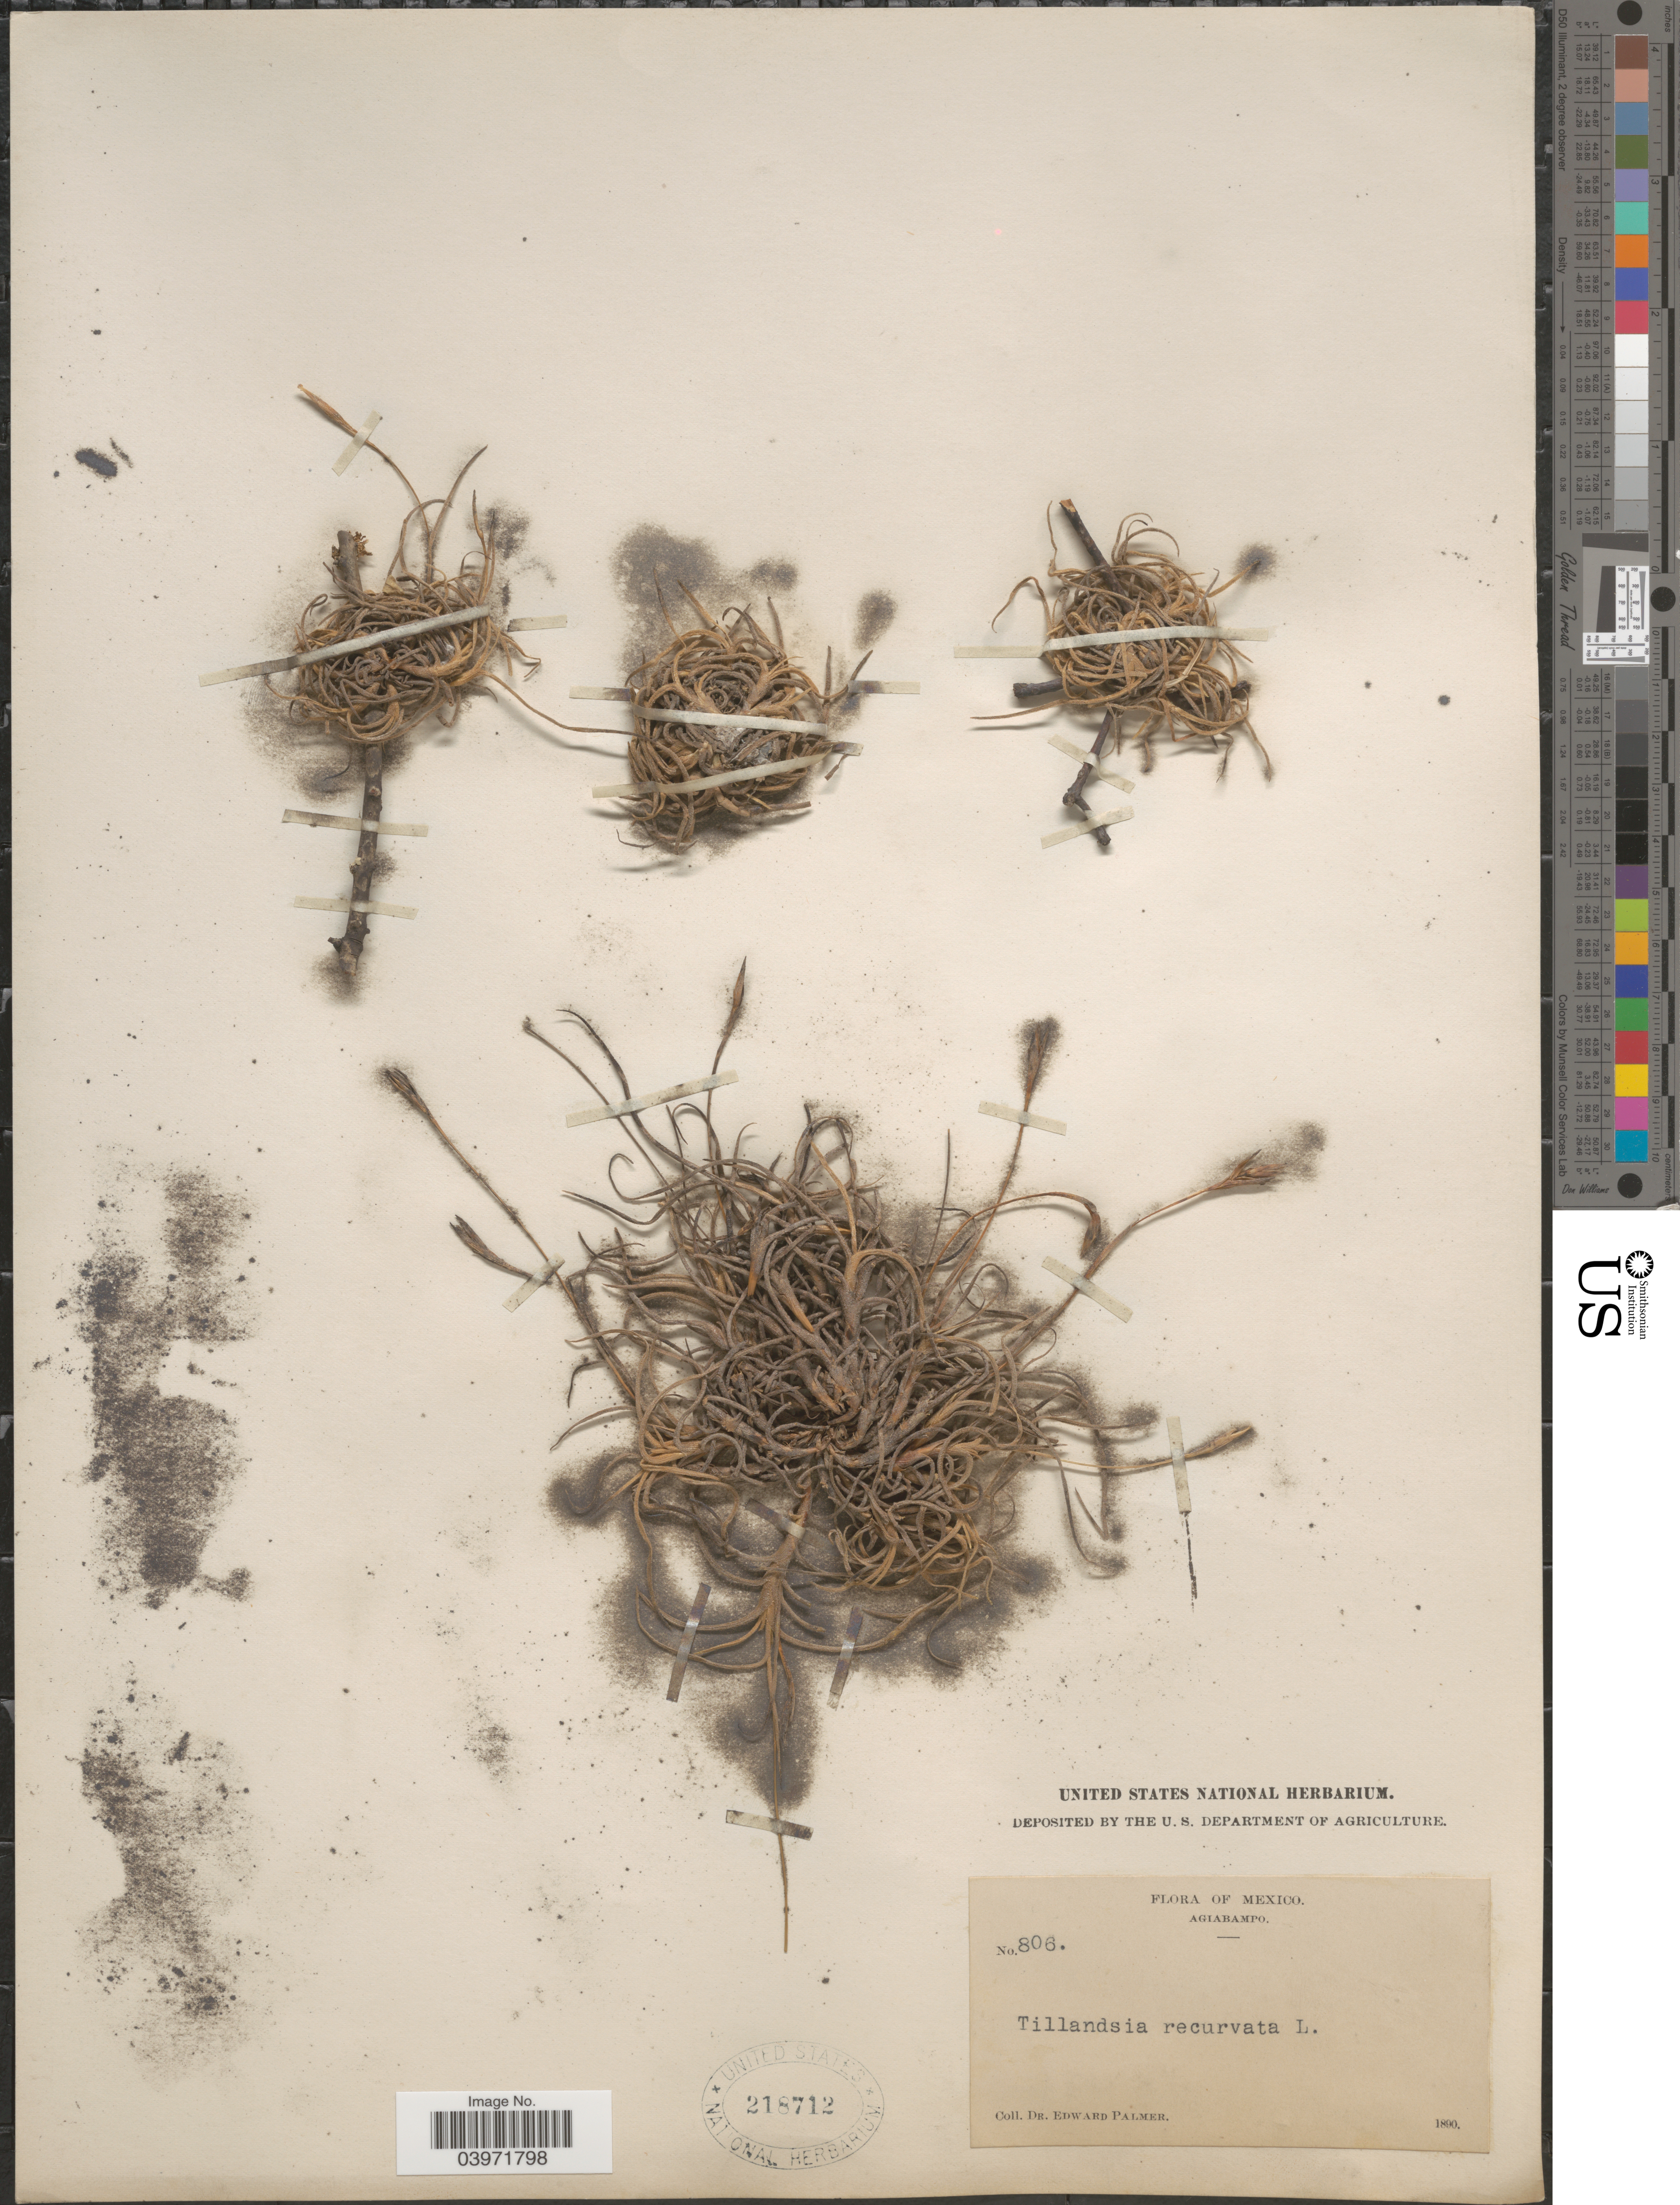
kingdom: Plantae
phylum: Tracheophyta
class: Liliopsida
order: Poales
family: Bromeliaceae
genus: Tillandsia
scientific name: Tillandsia recurvata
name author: L.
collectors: E. Palmer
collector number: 806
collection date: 1890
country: Mexico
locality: Agiabampo.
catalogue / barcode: US 218712